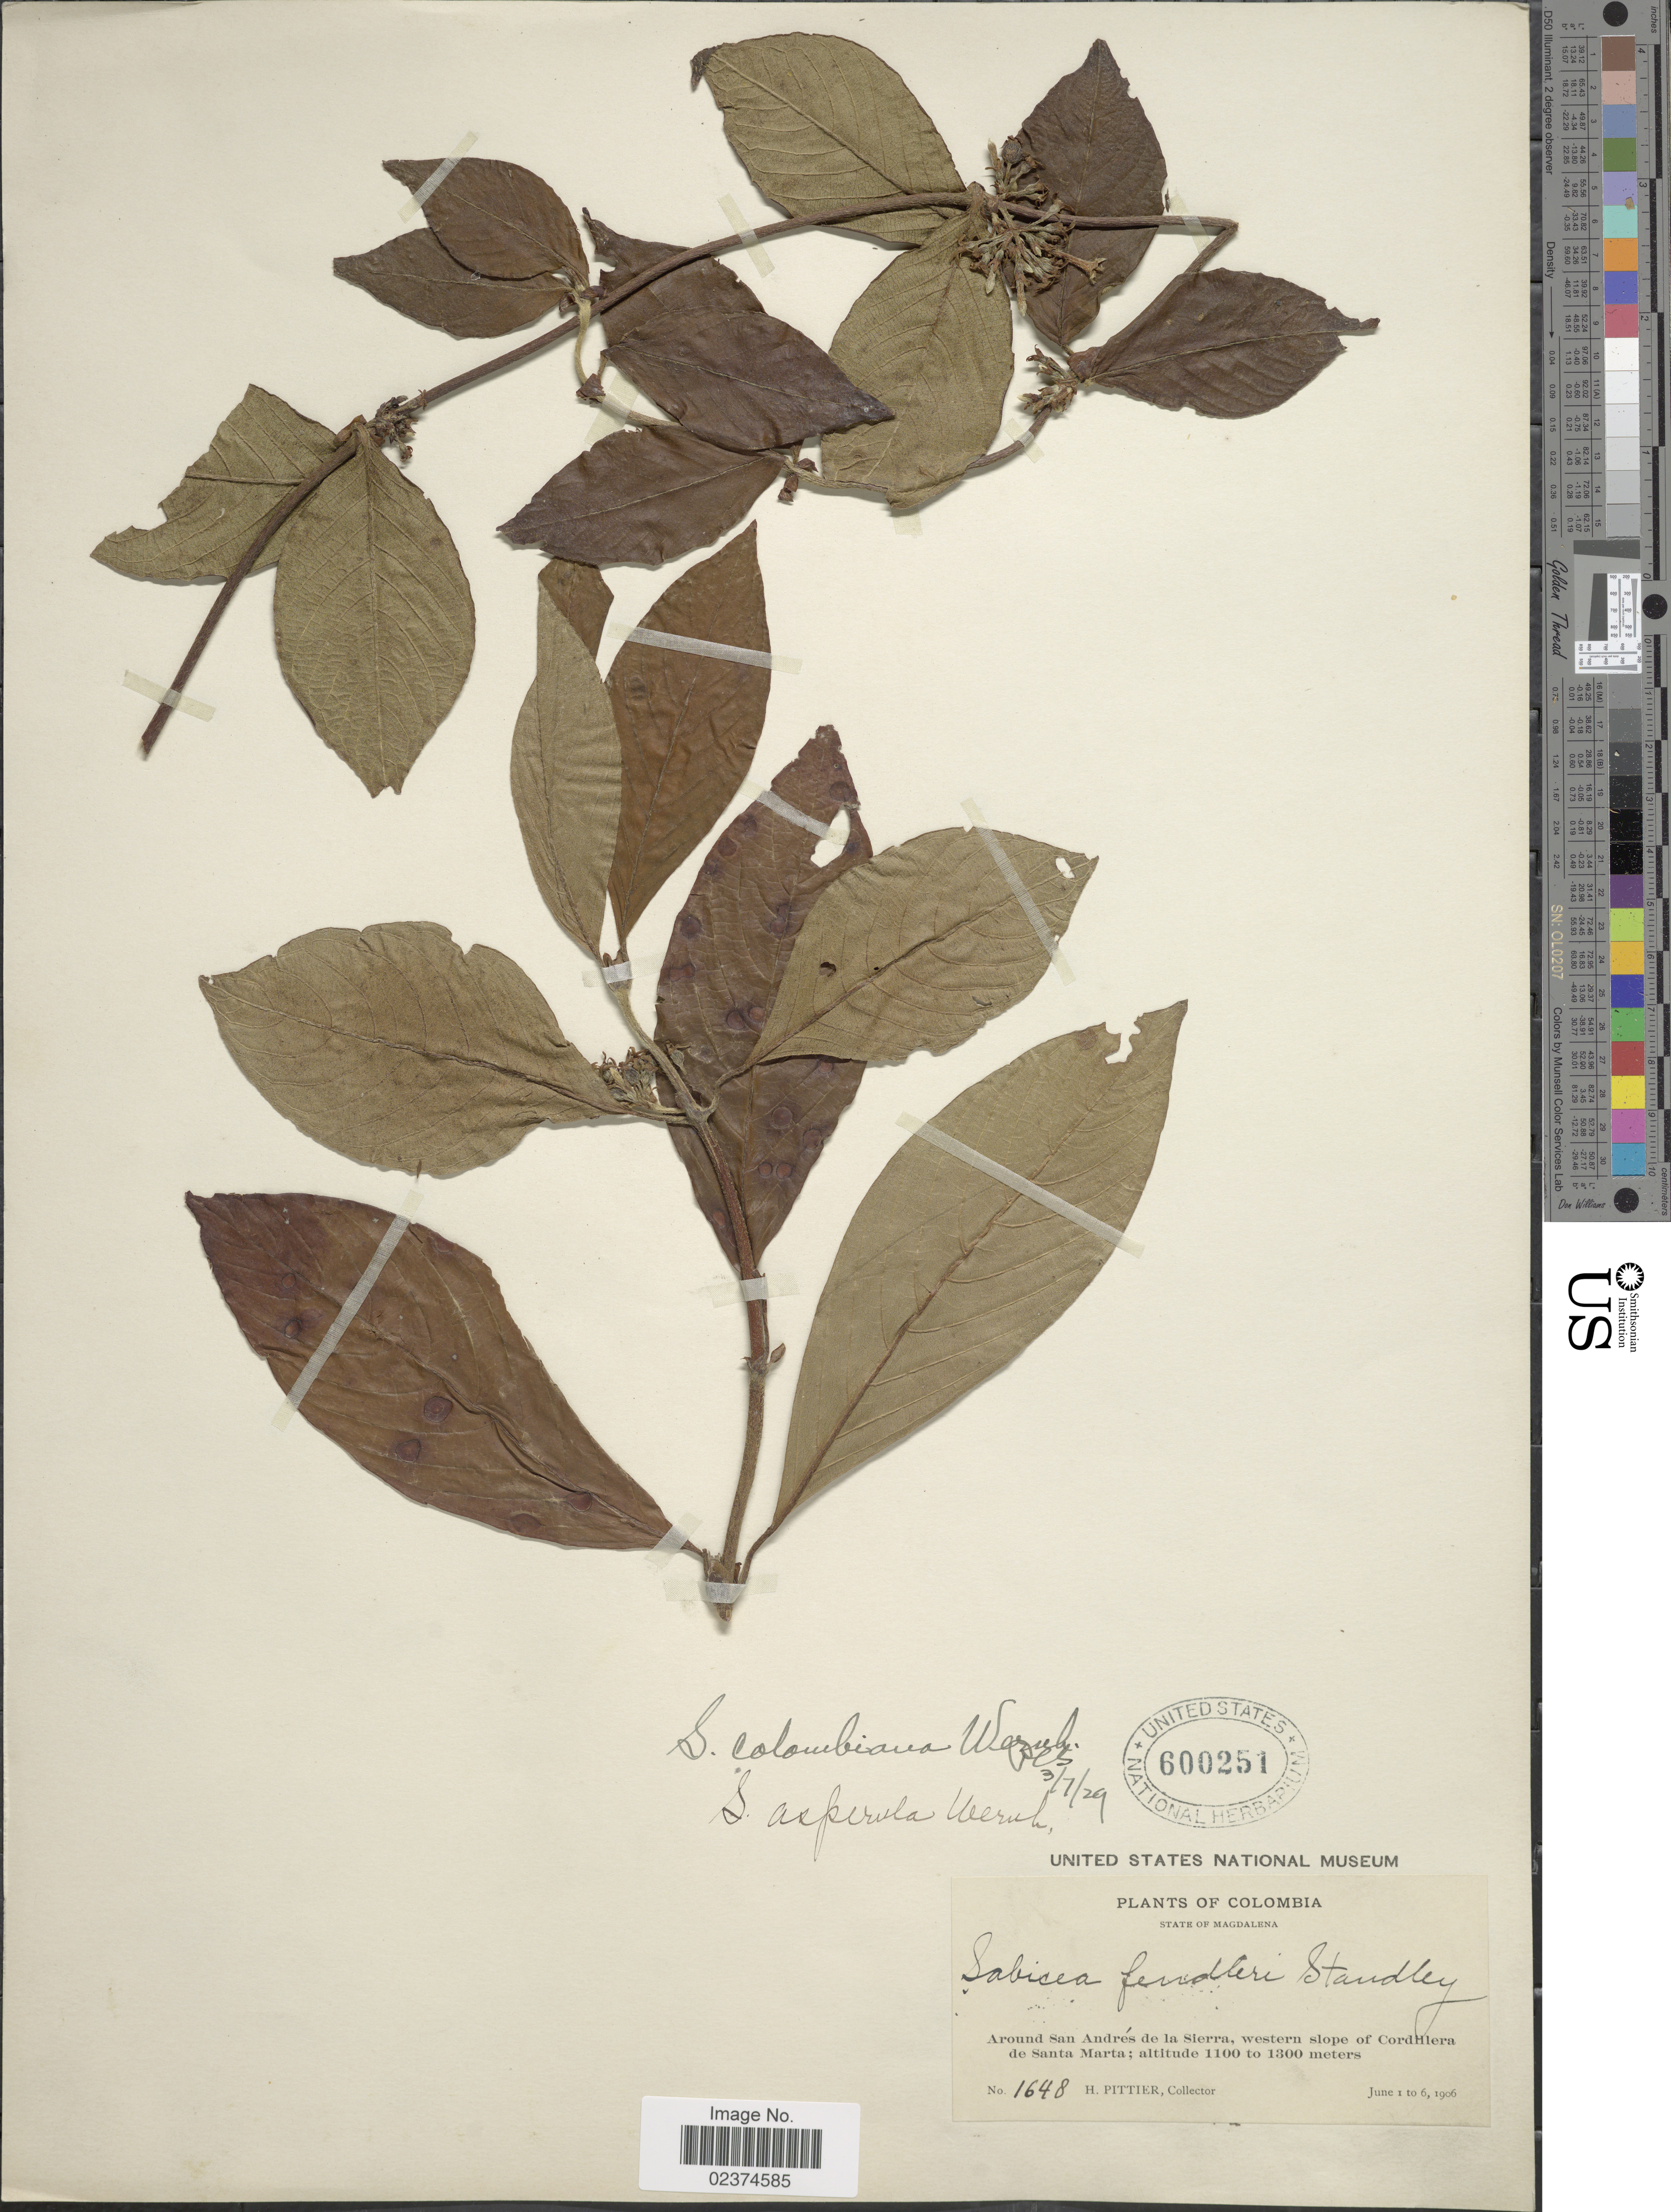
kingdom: Plantae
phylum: Tracheophyta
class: Magnoliopsida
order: Gentianales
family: Rubiaceae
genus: Sabicea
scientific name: Sabicea colombiana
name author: Wernham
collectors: H. F. Pittier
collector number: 1648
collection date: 1906-06-01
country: Colombia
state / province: Magdalena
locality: Around San Andres de la Sierra, western slope of Cordillera de Santa Marta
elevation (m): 1100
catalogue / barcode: US 600251